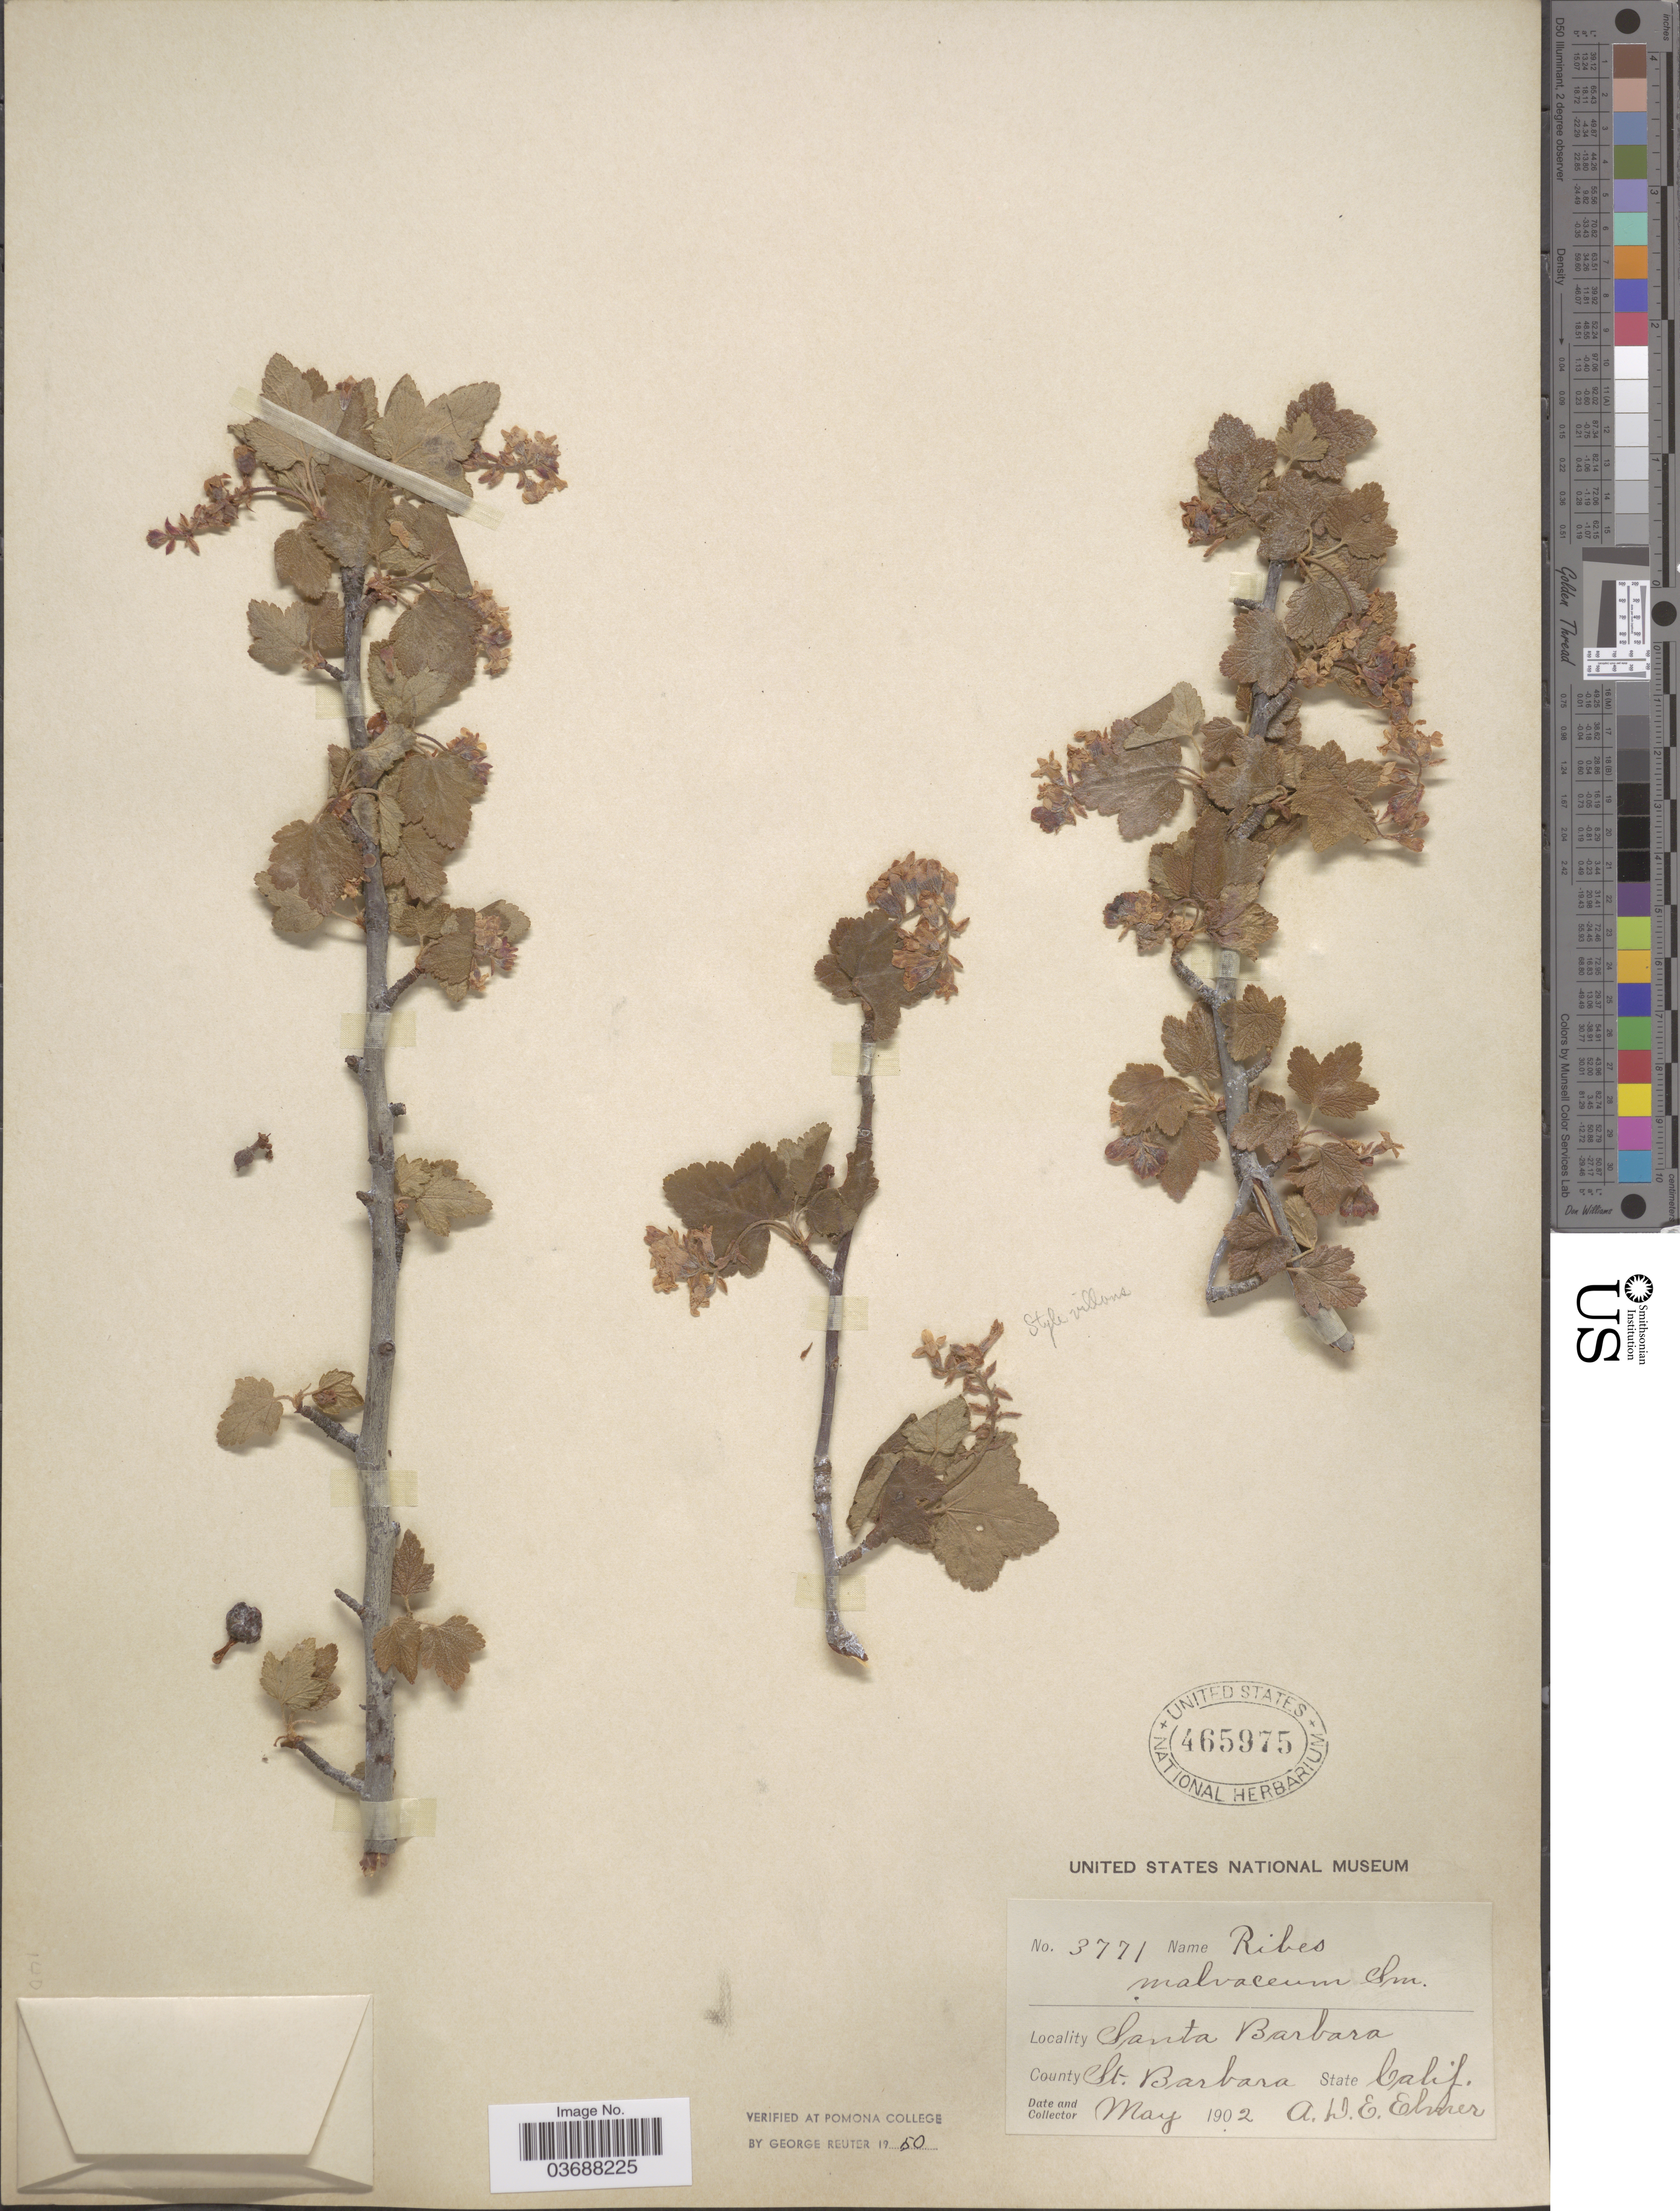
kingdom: Plantae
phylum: Tracheophyta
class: Magnoliopsida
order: Saxifragales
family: Grossulariaceae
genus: Ribes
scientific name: Ribes malvaceum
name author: Sm.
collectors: A. D. E. Elmer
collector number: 3771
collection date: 1902-05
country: United States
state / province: California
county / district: Santa Barbara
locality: Santa Barbara. County St. Barbara.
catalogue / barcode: US 465975